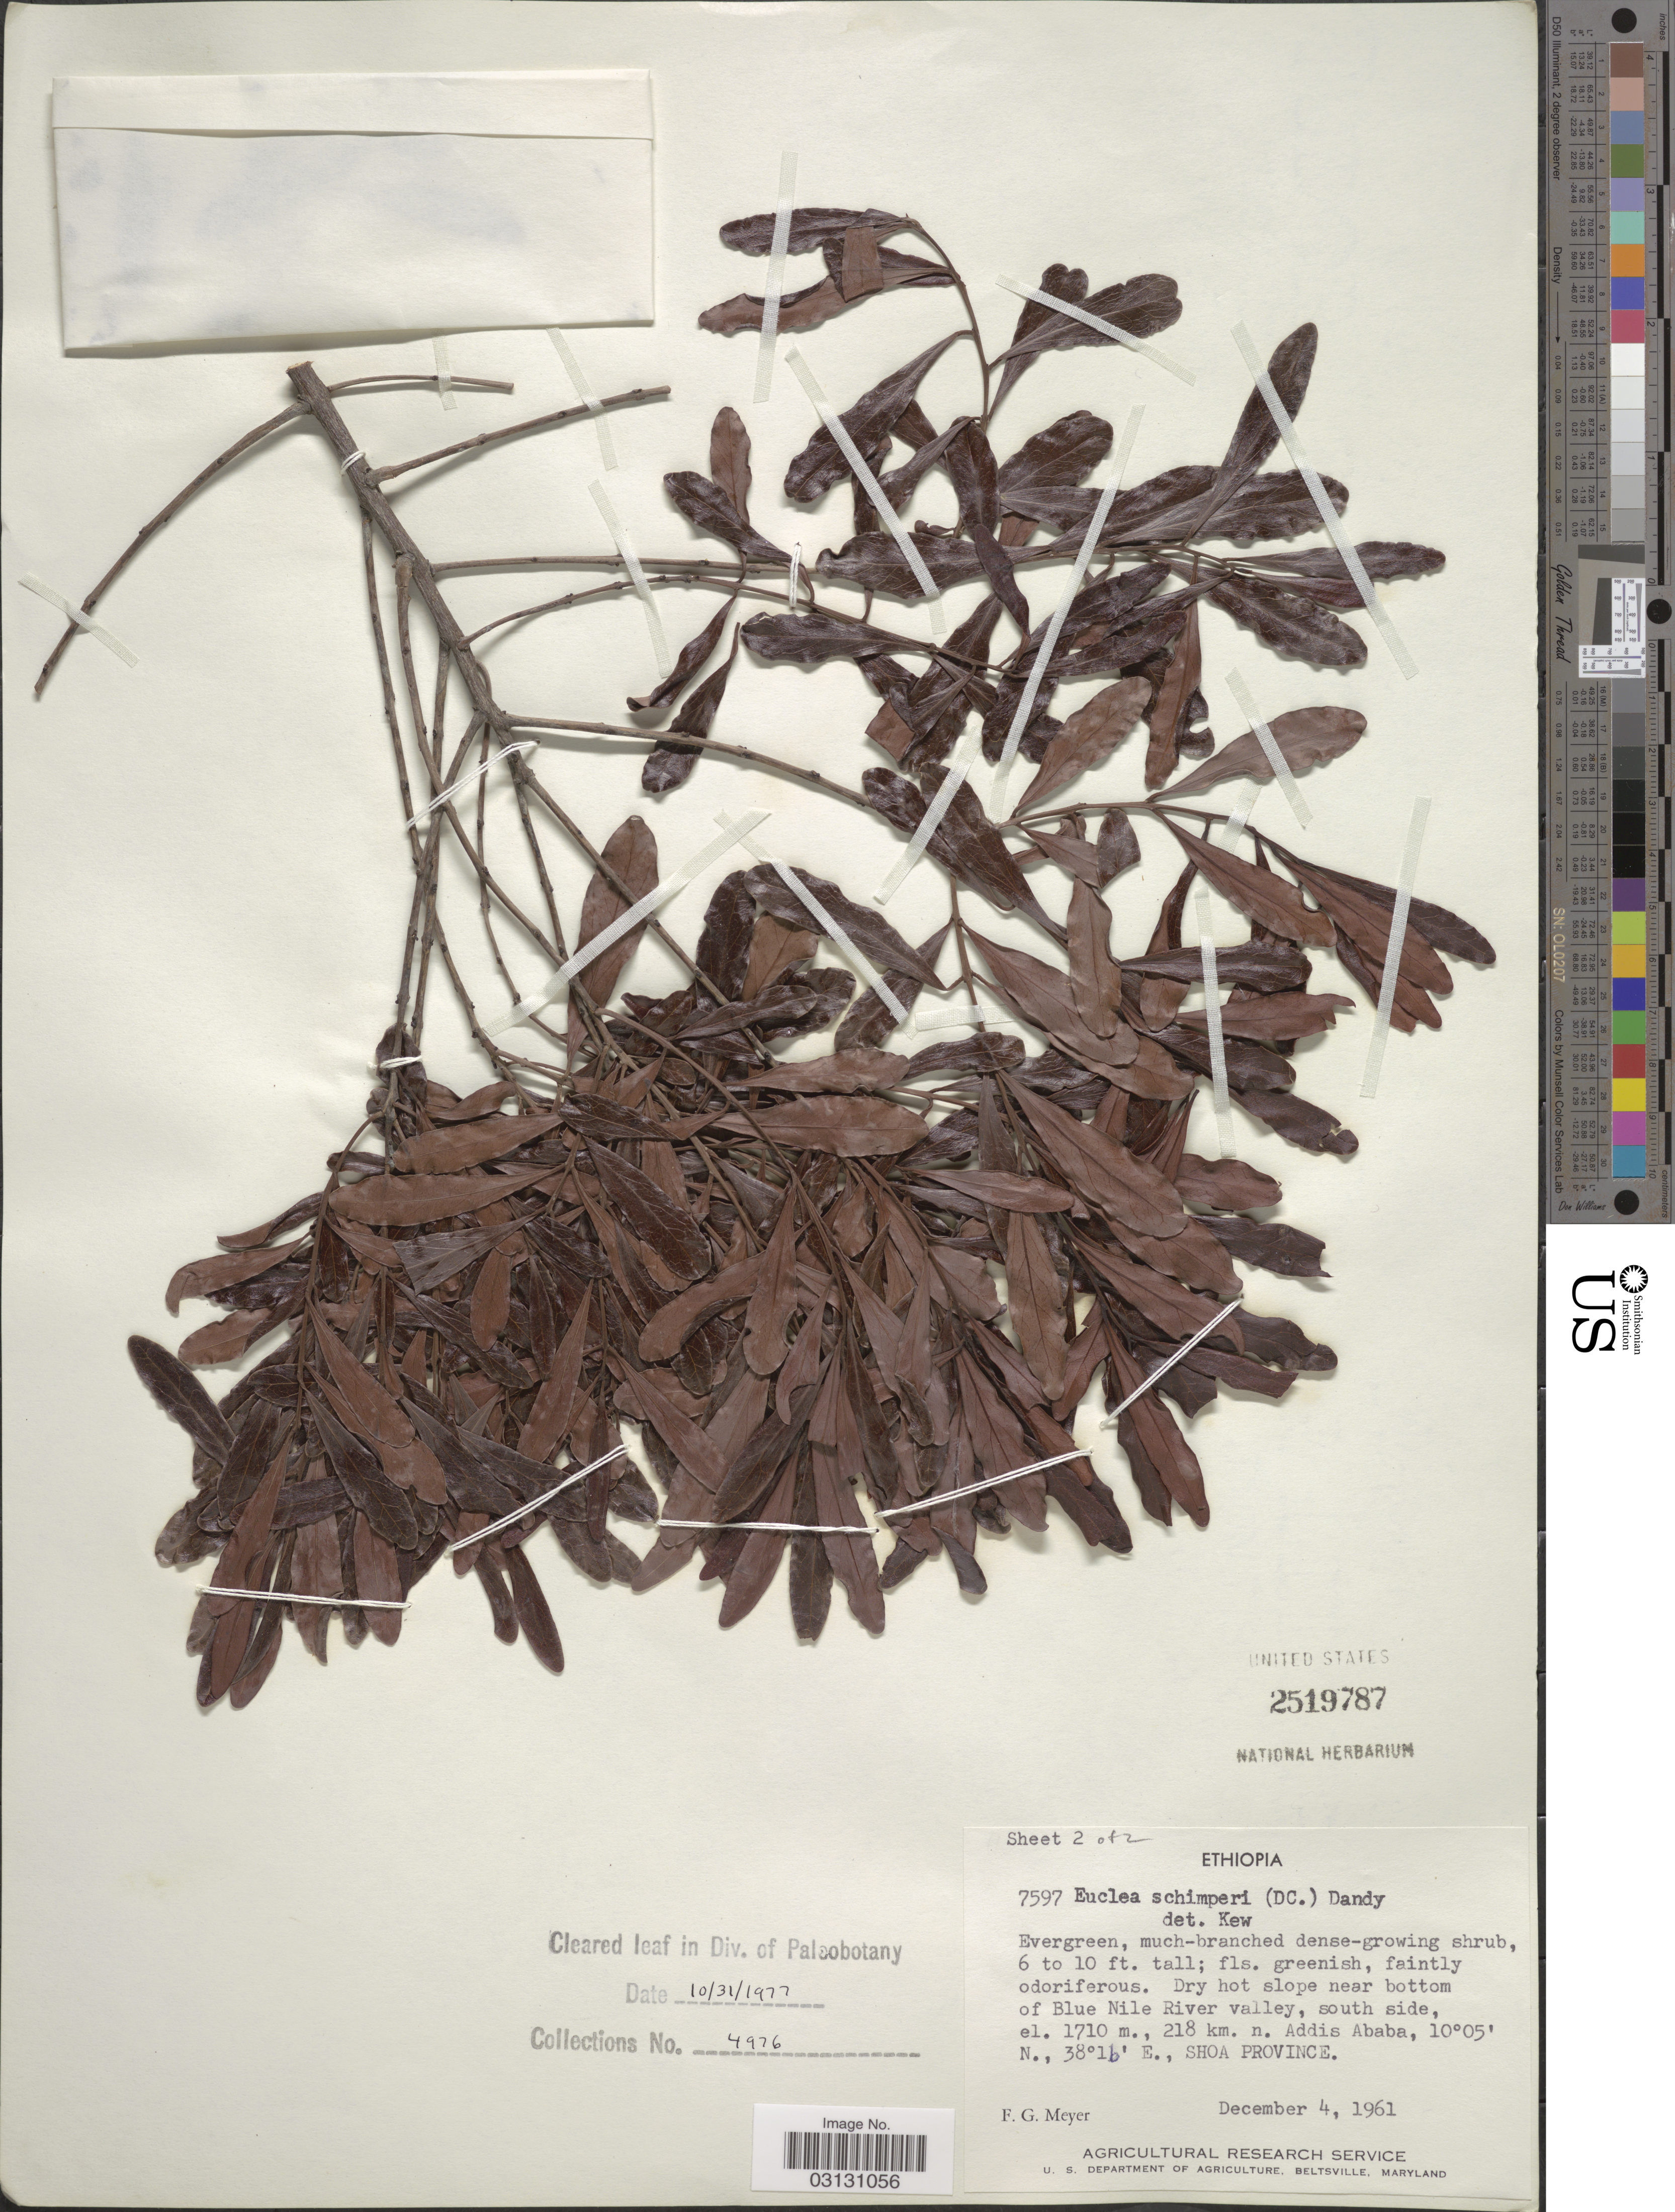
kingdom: Plantae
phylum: Tracheophyta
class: Magnoliopsida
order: Ericales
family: Ebenaceae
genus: Euclea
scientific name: Euclea schimperi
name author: (A. DC.) Dandy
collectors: F. G. Meyer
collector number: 7597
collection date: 1961-12-04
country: Ethiopia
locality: Dry hot slope near bottom of Blue Nile River valley, south side, 218 km. n. Addis Ababa, Shoa Province.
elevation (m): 1710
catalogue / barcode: US 2519787